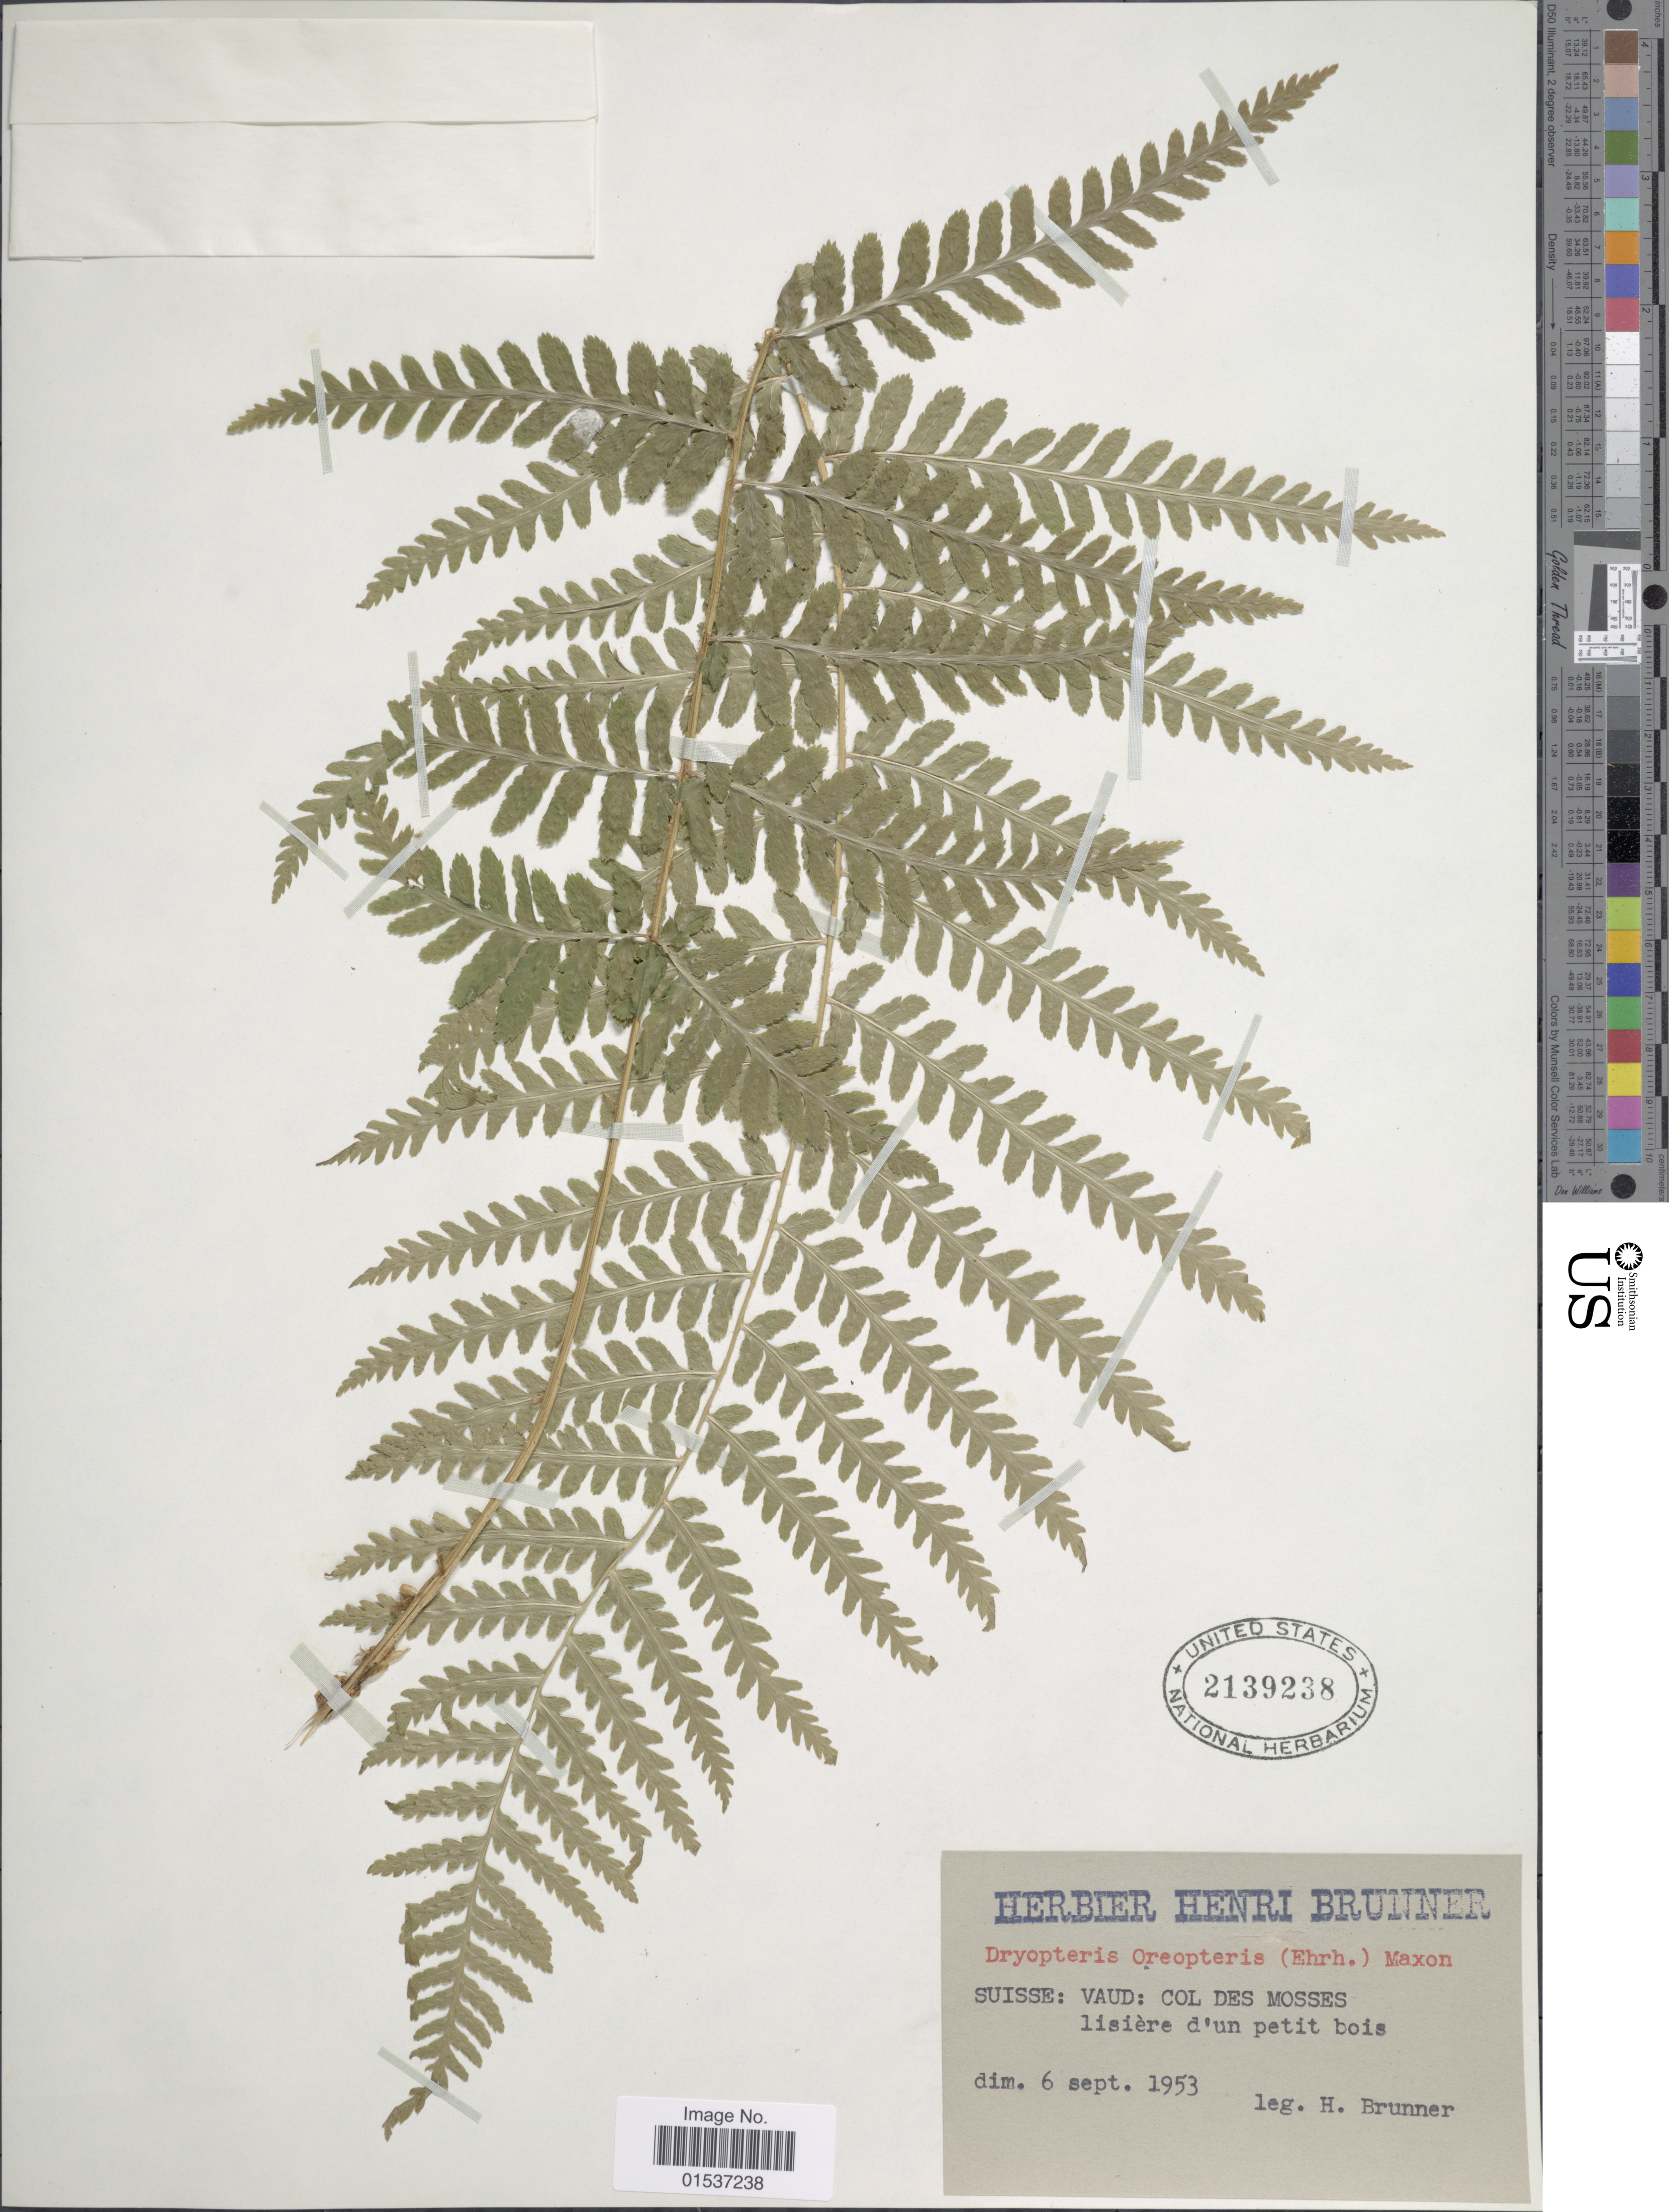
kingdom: Plantae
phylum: Tracheophyta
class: Polypodiopsida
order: Polypodiales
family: Thelypteridaceae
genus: Oreopteris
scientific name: Oreopteris limbosperma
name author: (All.) K. Iwats.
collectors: H. Brunner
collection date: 1953-09-06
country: Switzerland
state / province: Vaud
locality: Suisse: Vaud: Col des Mosses lisiere d'un petit bois.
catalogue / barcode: US 2139238